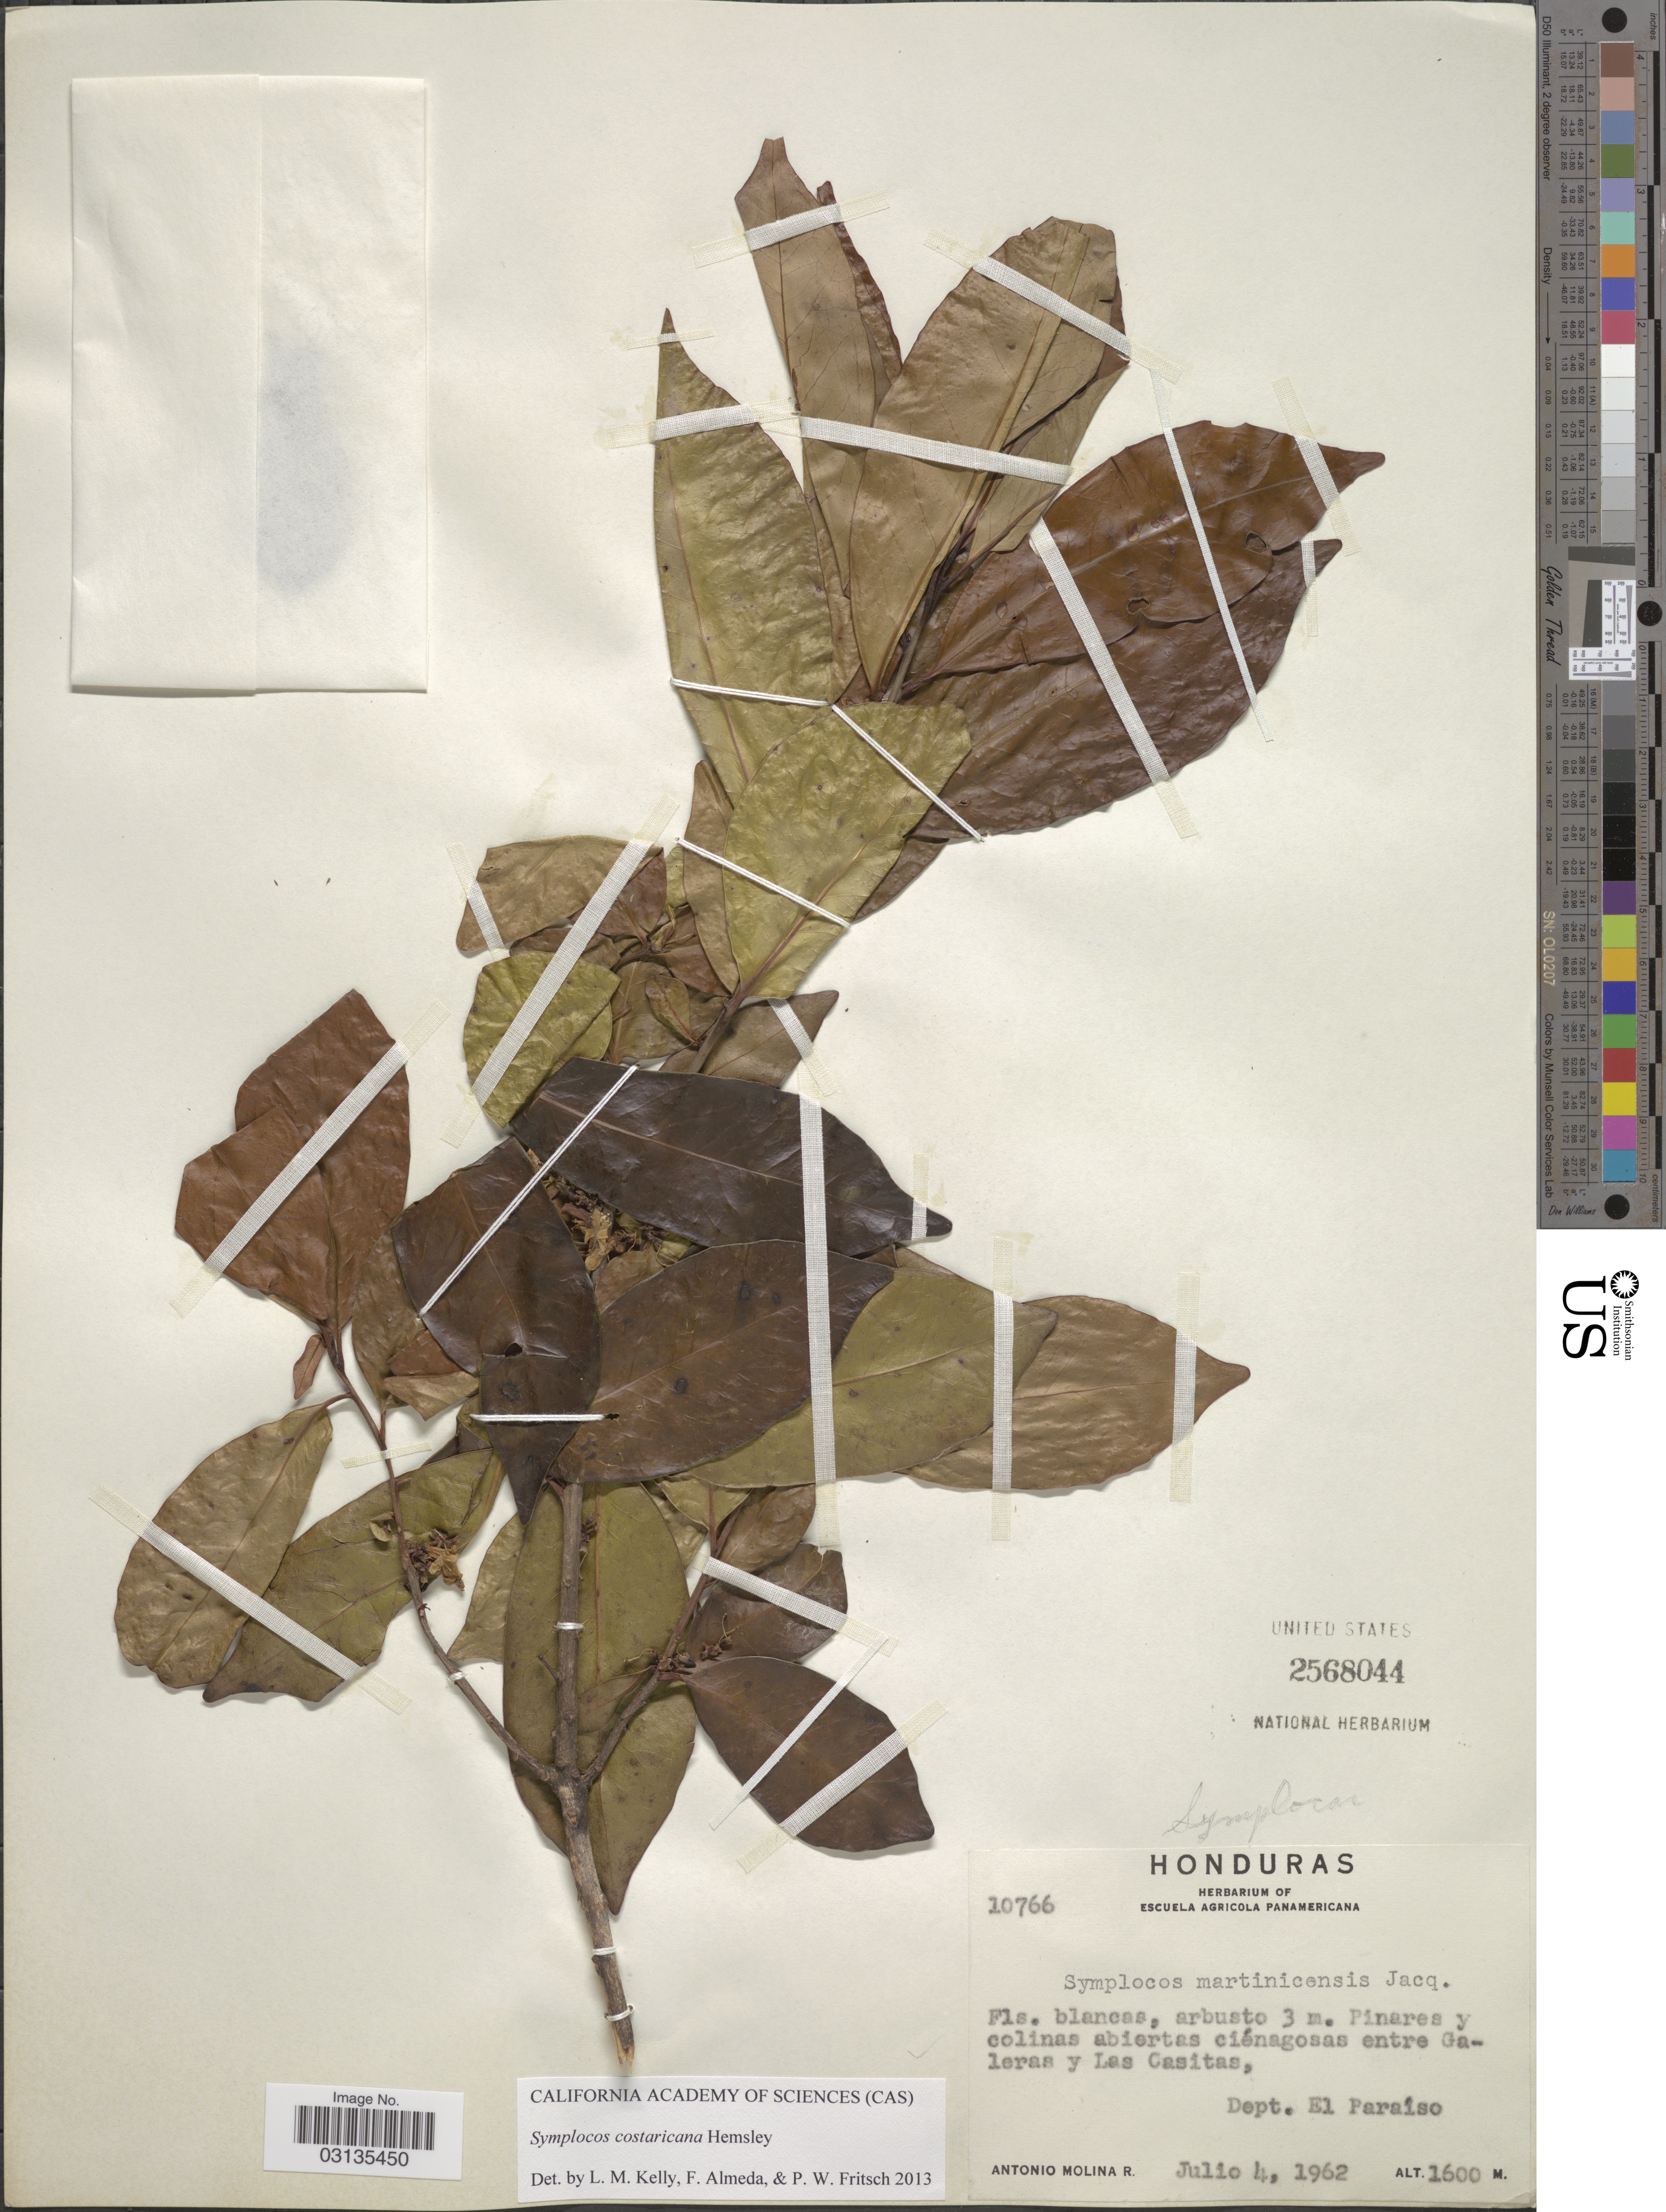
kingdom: Plantae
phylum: Tracheophyta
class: Magnoliopsida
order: Ericales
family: Symplocaceae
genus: Symplocos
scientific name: Symplocos costaricana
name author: Hemsl.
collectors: A. Molina R.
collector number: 10766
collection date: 1962-07-04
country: Honduras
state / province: El Paraíso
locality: Entre Galeras y Las Casitas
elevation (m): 1600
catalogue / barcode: US 2568044